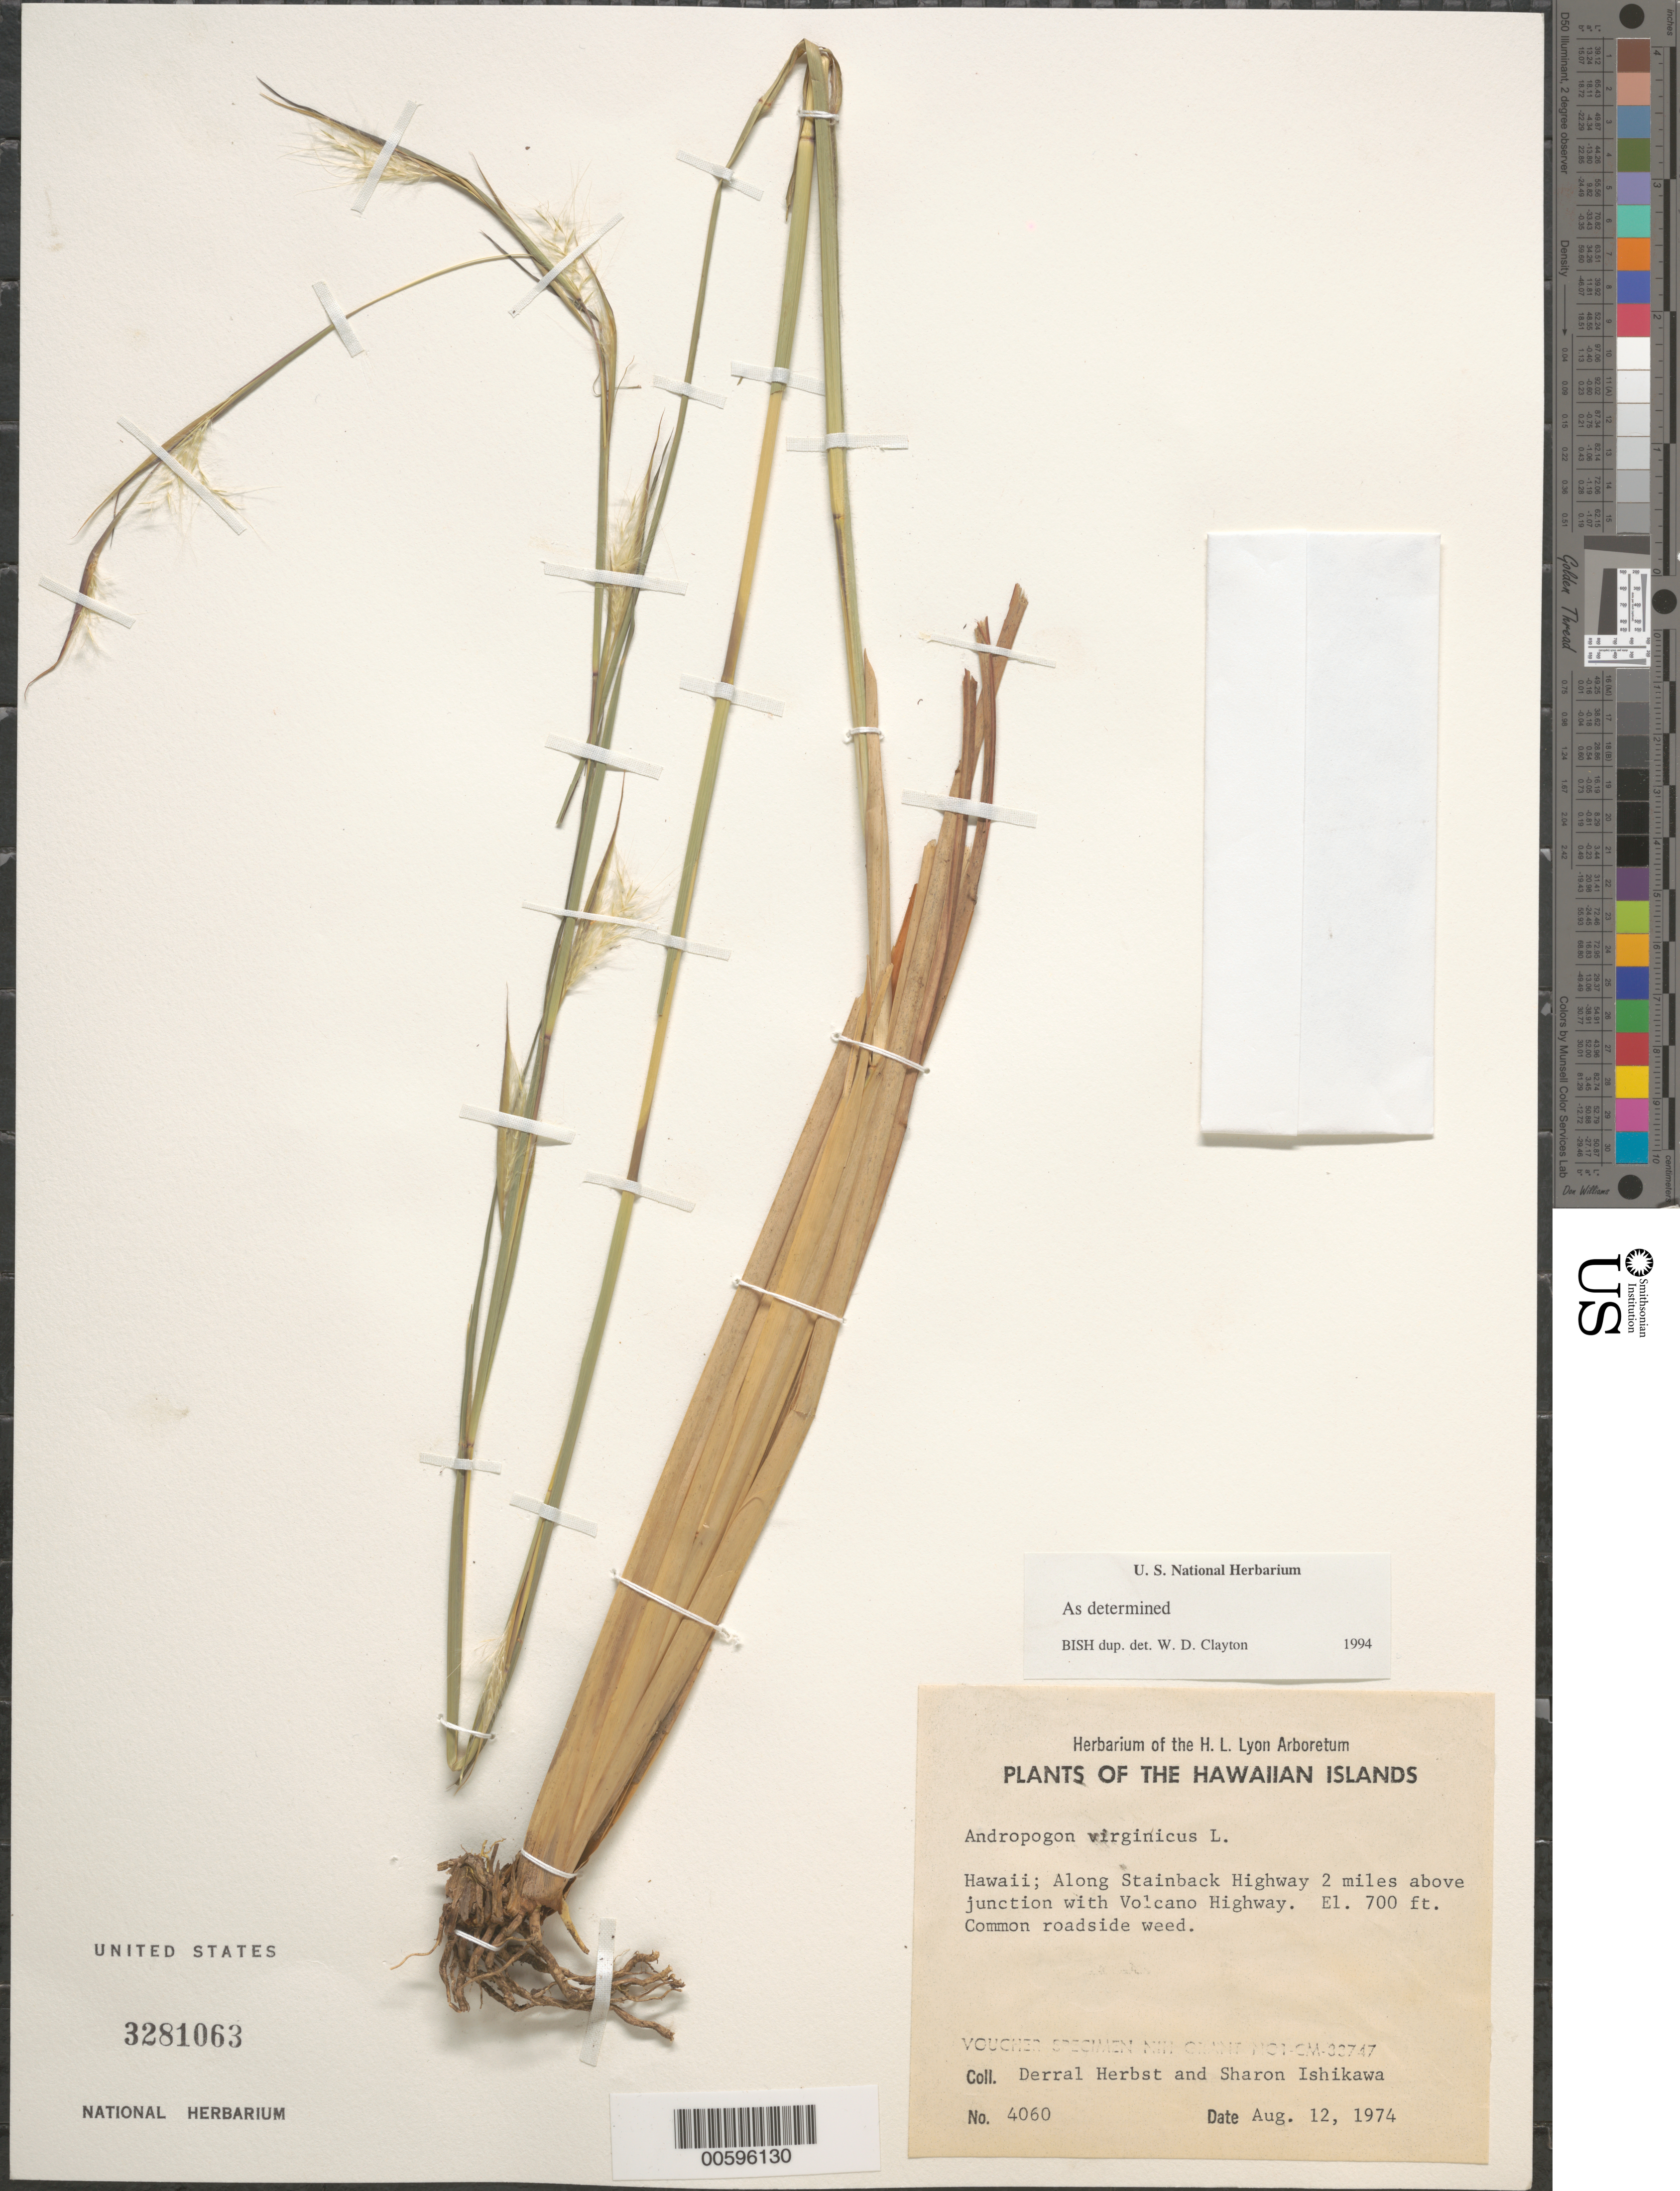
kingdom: Plantae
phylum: Tracheophyta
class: Liliopsida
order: Poales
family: Poaceae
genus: Andropogon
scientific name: Andropogon virginicus var. virginicus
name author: L.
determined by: Faccenda, K.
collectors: D. R. Herbst & S. Ishikawa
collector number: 4060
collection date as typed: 12 Aug 1974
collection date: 1974-08-12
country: United States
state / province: Hawaii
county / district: Hawaii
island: Hawaii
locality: Along Stainback Hwy 2 mi above jct with Volcano Hwy.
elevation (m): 213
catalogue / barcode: US 3281063